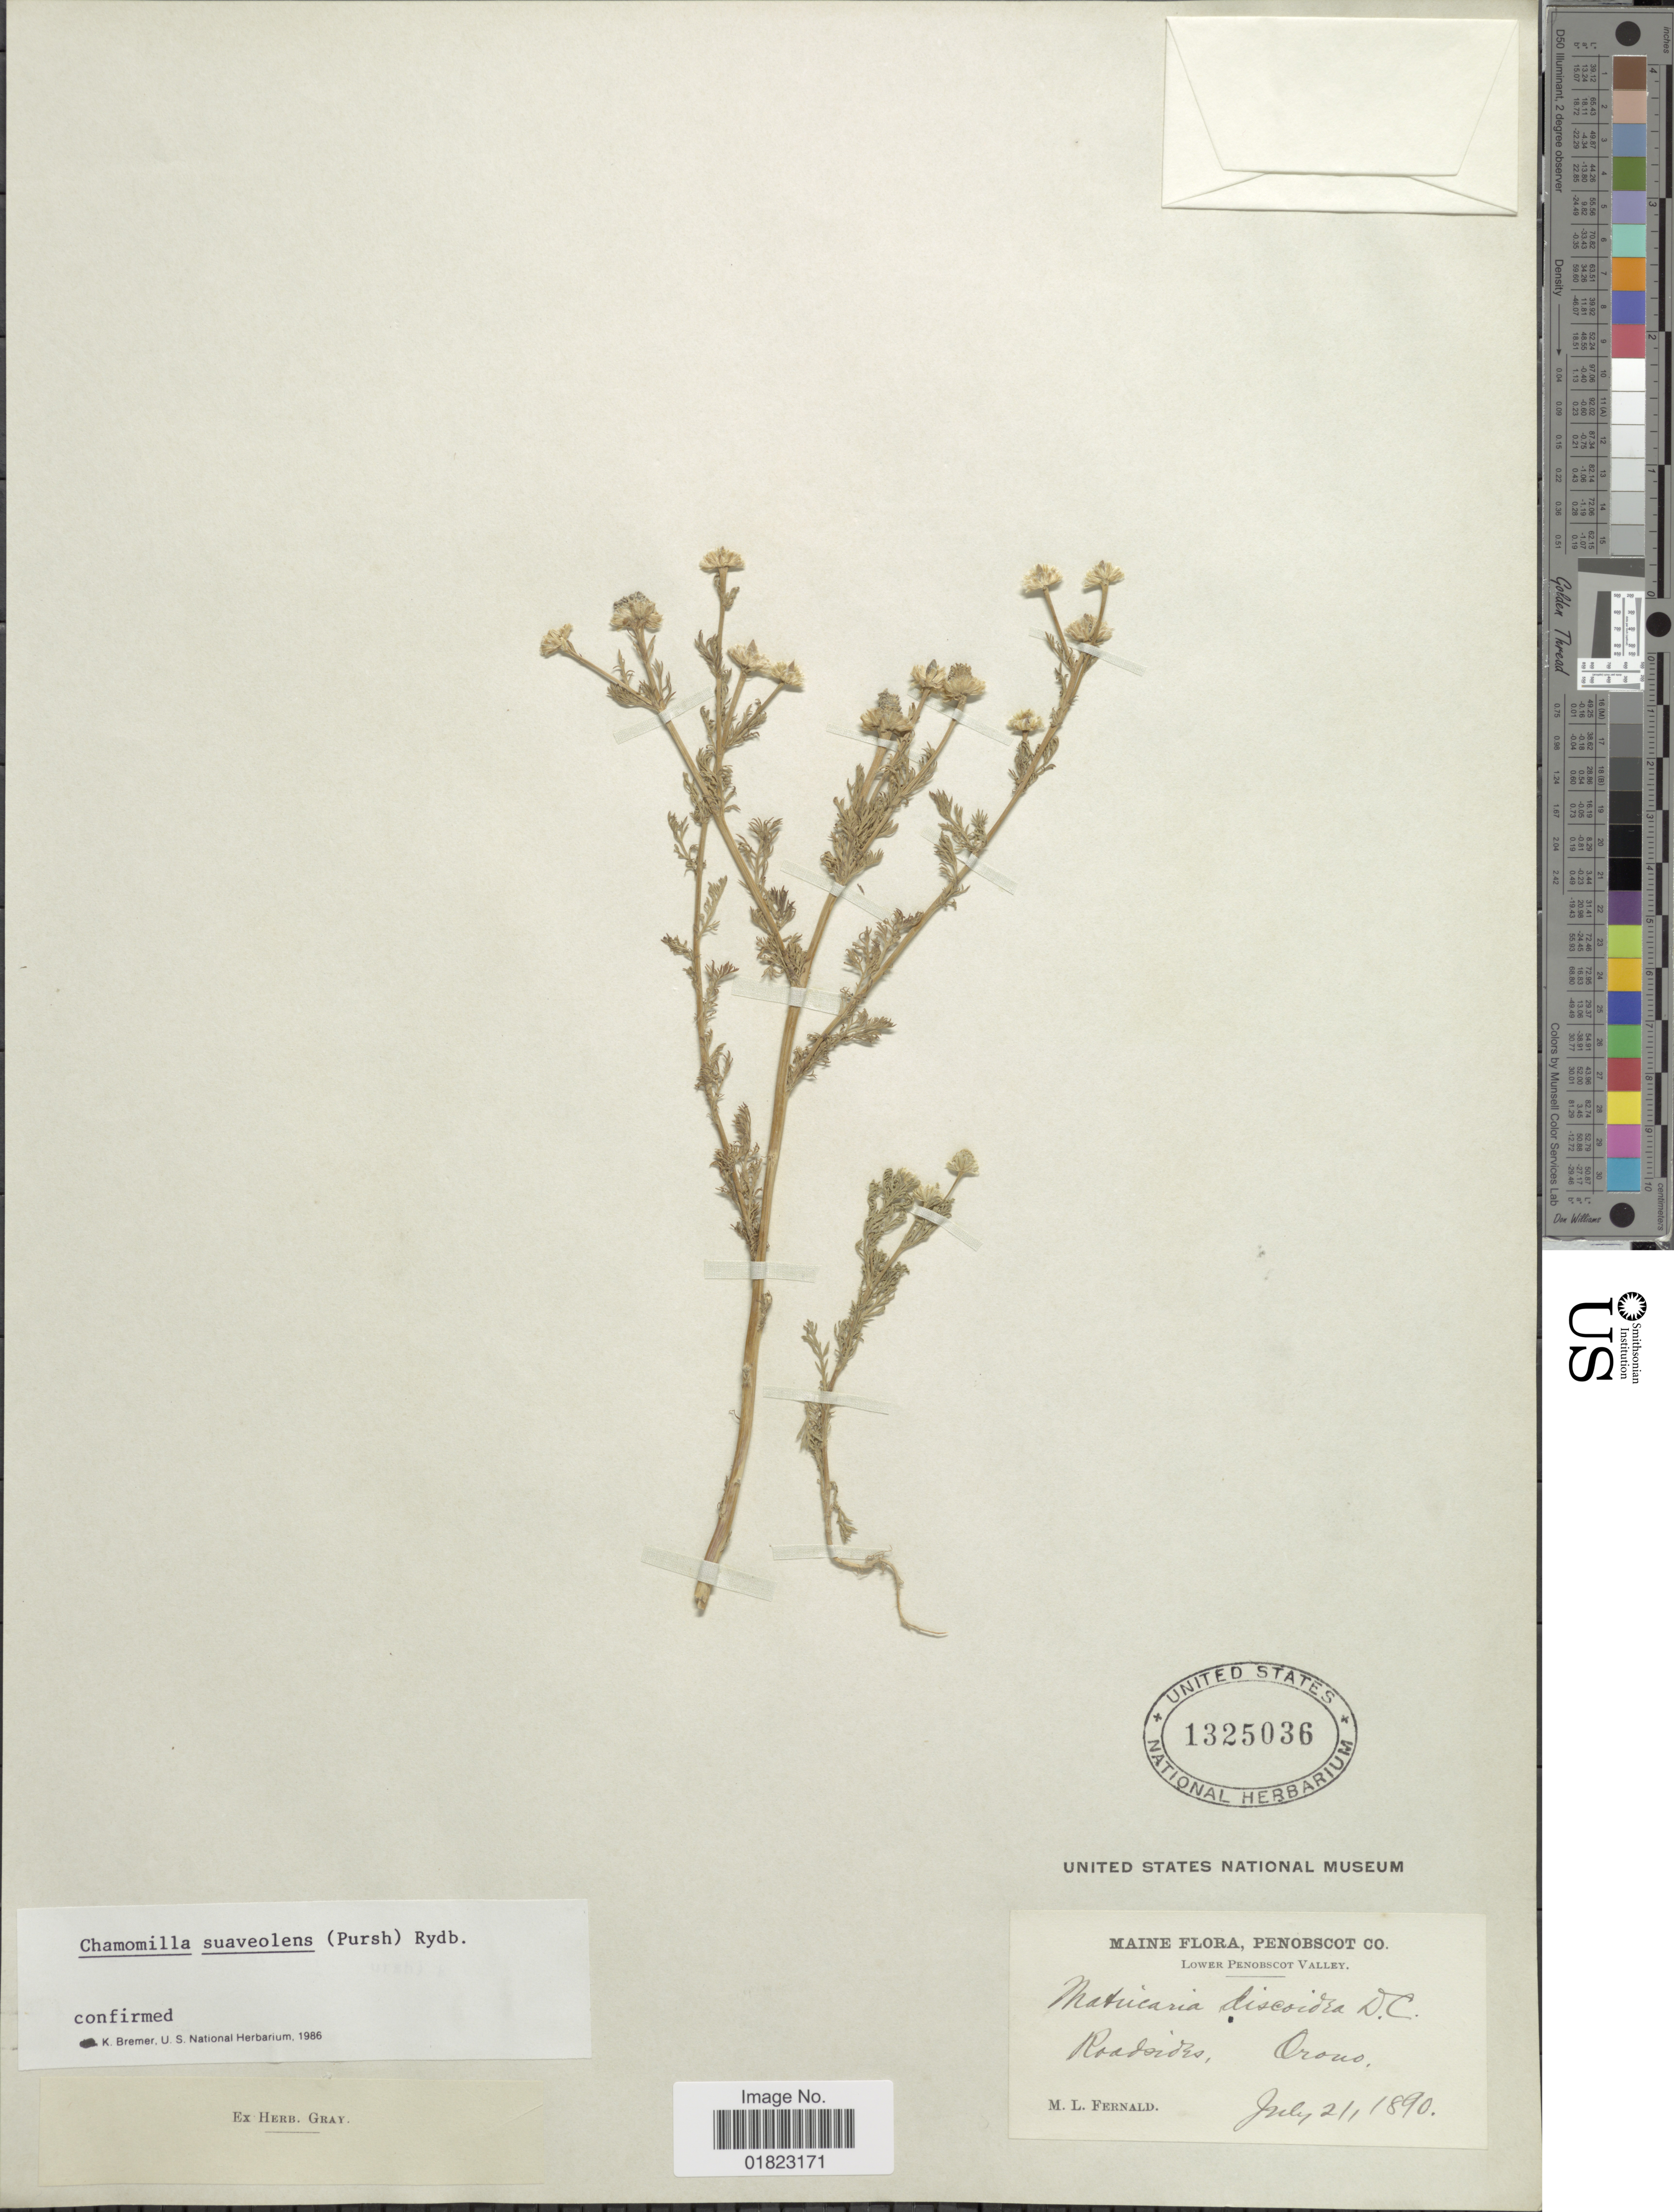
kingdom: Plantae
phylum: Tracheophyta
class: Magnoliopsida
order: Asterales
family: Asteraceae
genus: Matricaria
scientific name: Matricaria matricarioides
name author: (Less.) Porter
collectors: M. L. Fernald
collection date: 1890-06-21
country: United States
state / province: Maine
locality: Maine. Penobscot Co. Lower Penobscot valley. Roadsides, Orono.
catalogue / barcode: US 1325036